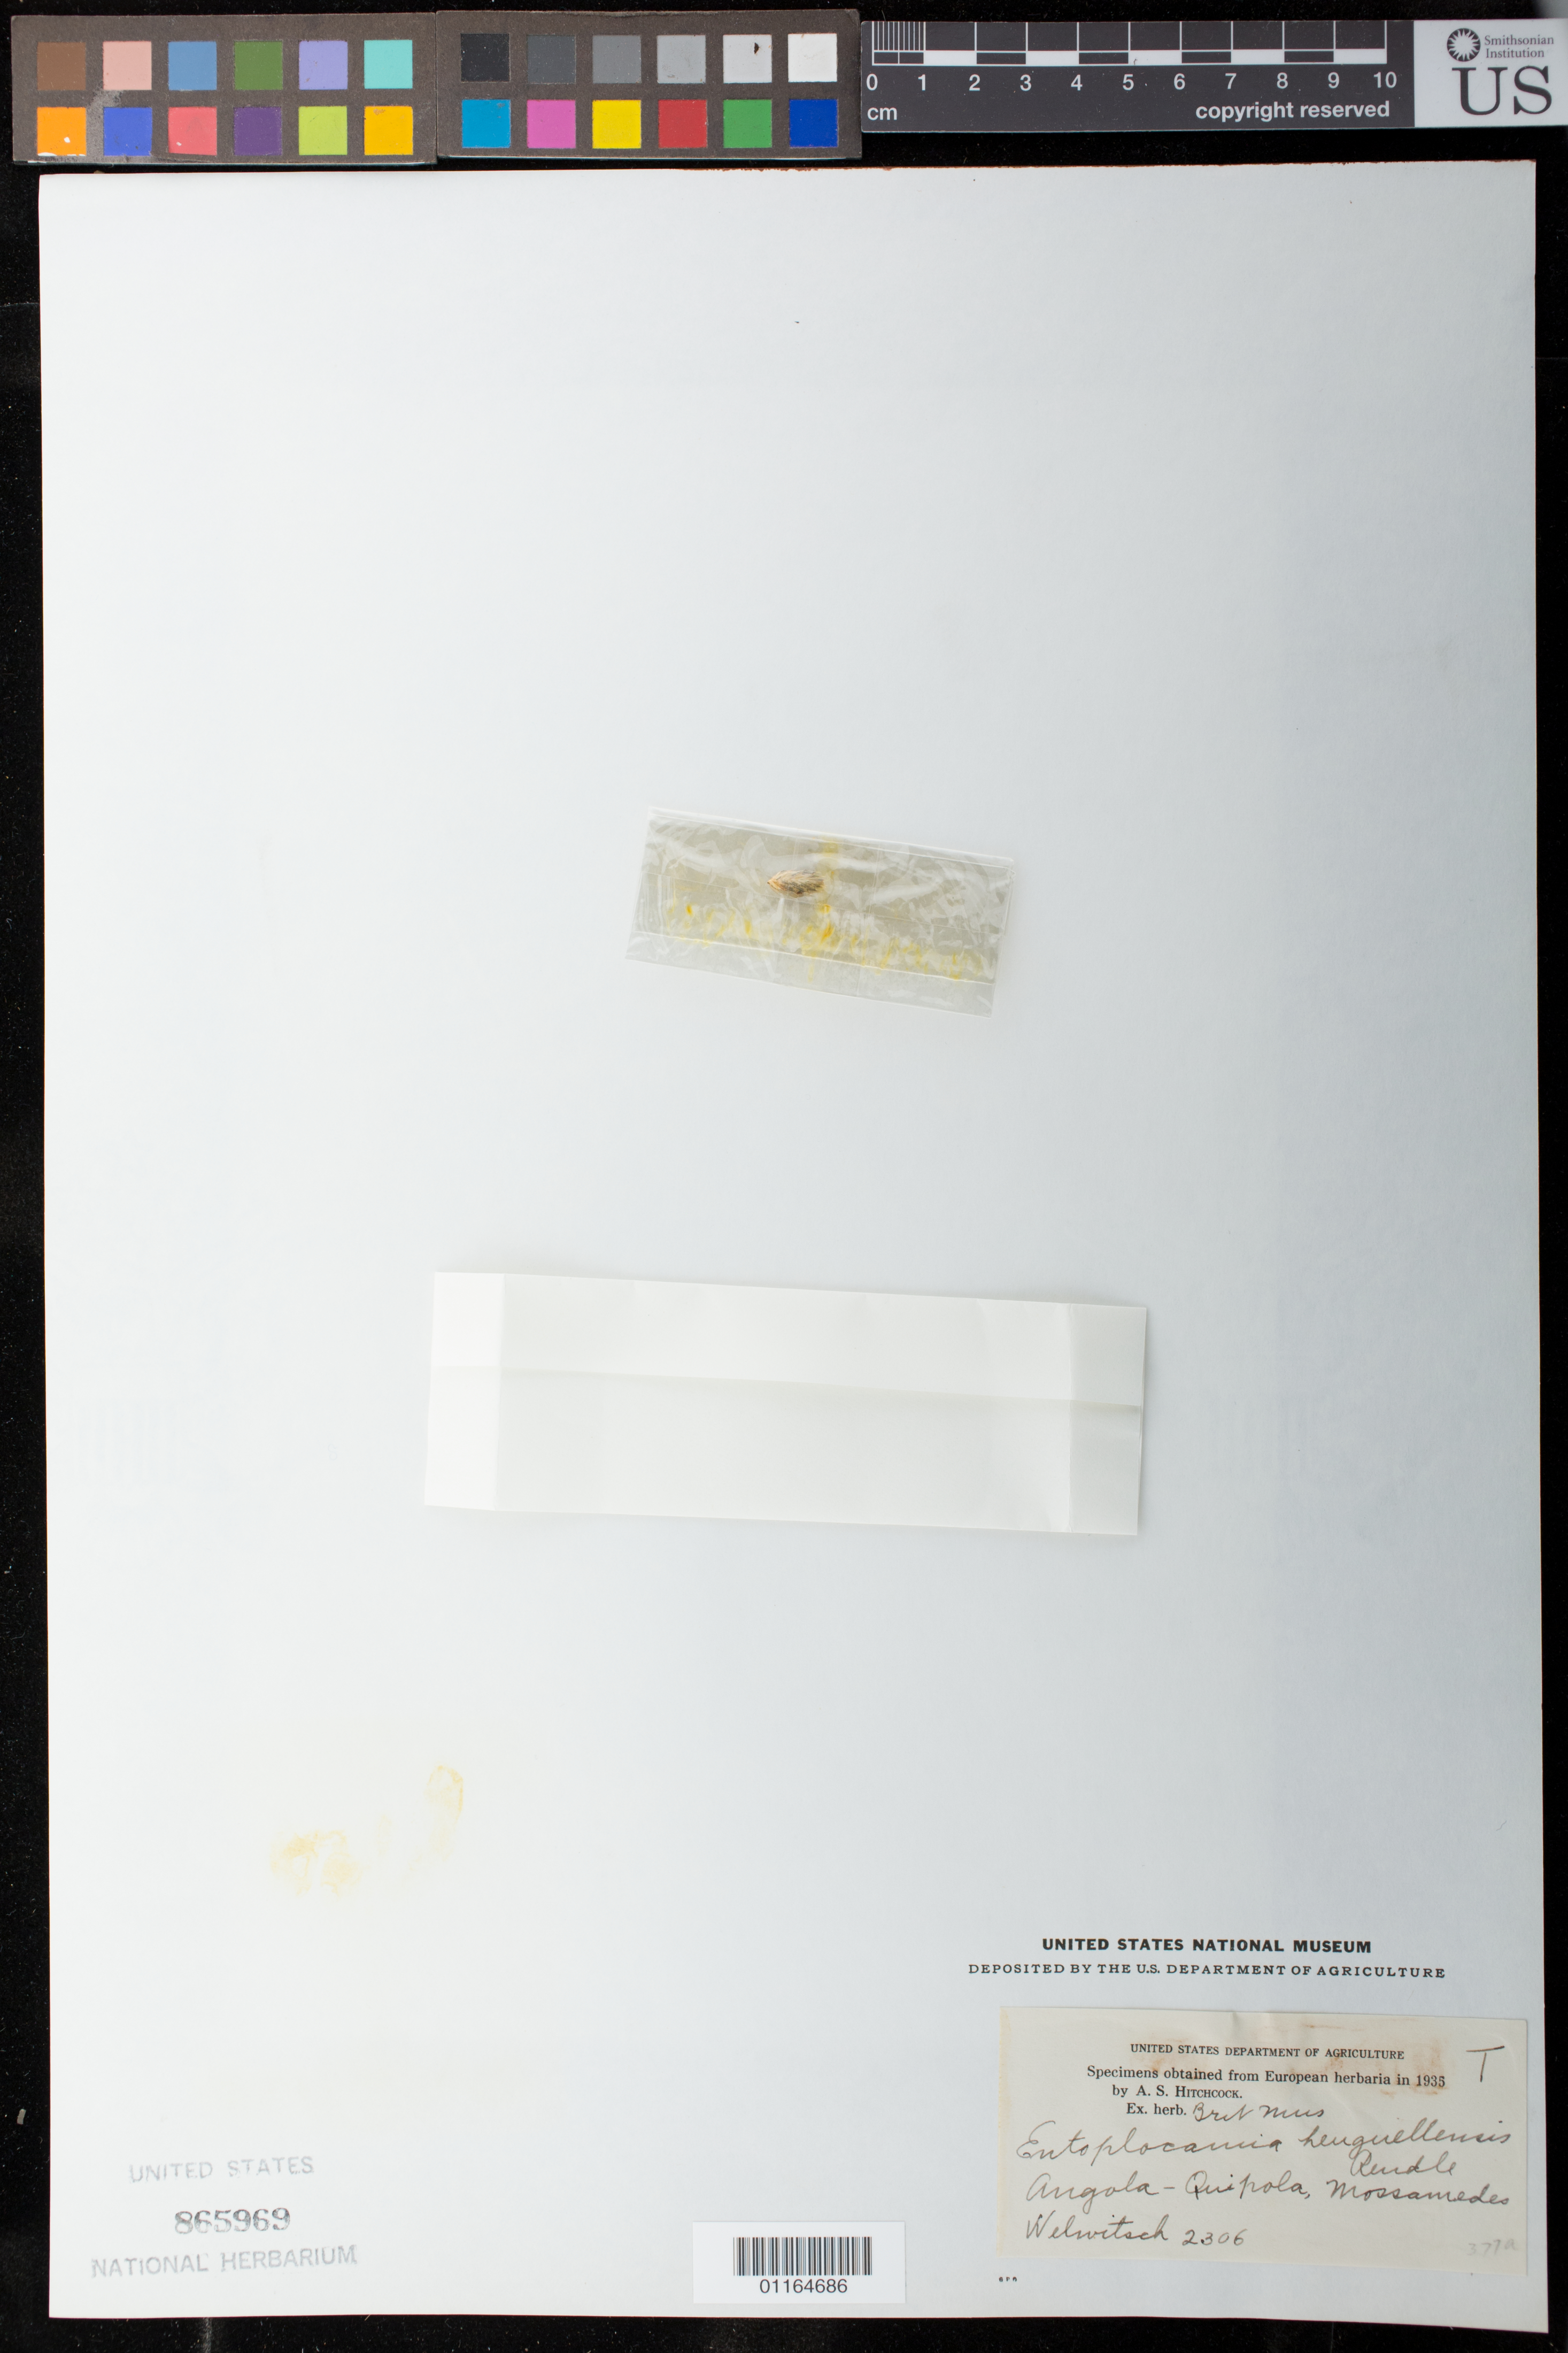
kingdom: Plantae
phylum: Tracheophyta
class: Liliopsida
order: Poales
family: Poaceae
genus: Entoplocamia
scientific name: Entoplocamia benguellensis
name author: Rendle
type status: Type Collection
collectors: F. M. Welwitsch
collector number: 2306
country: Angola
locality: Quipola, Mossamedes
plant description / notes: Fragmentary material of type specimen ex herb. British Museum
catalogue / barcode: US 865969